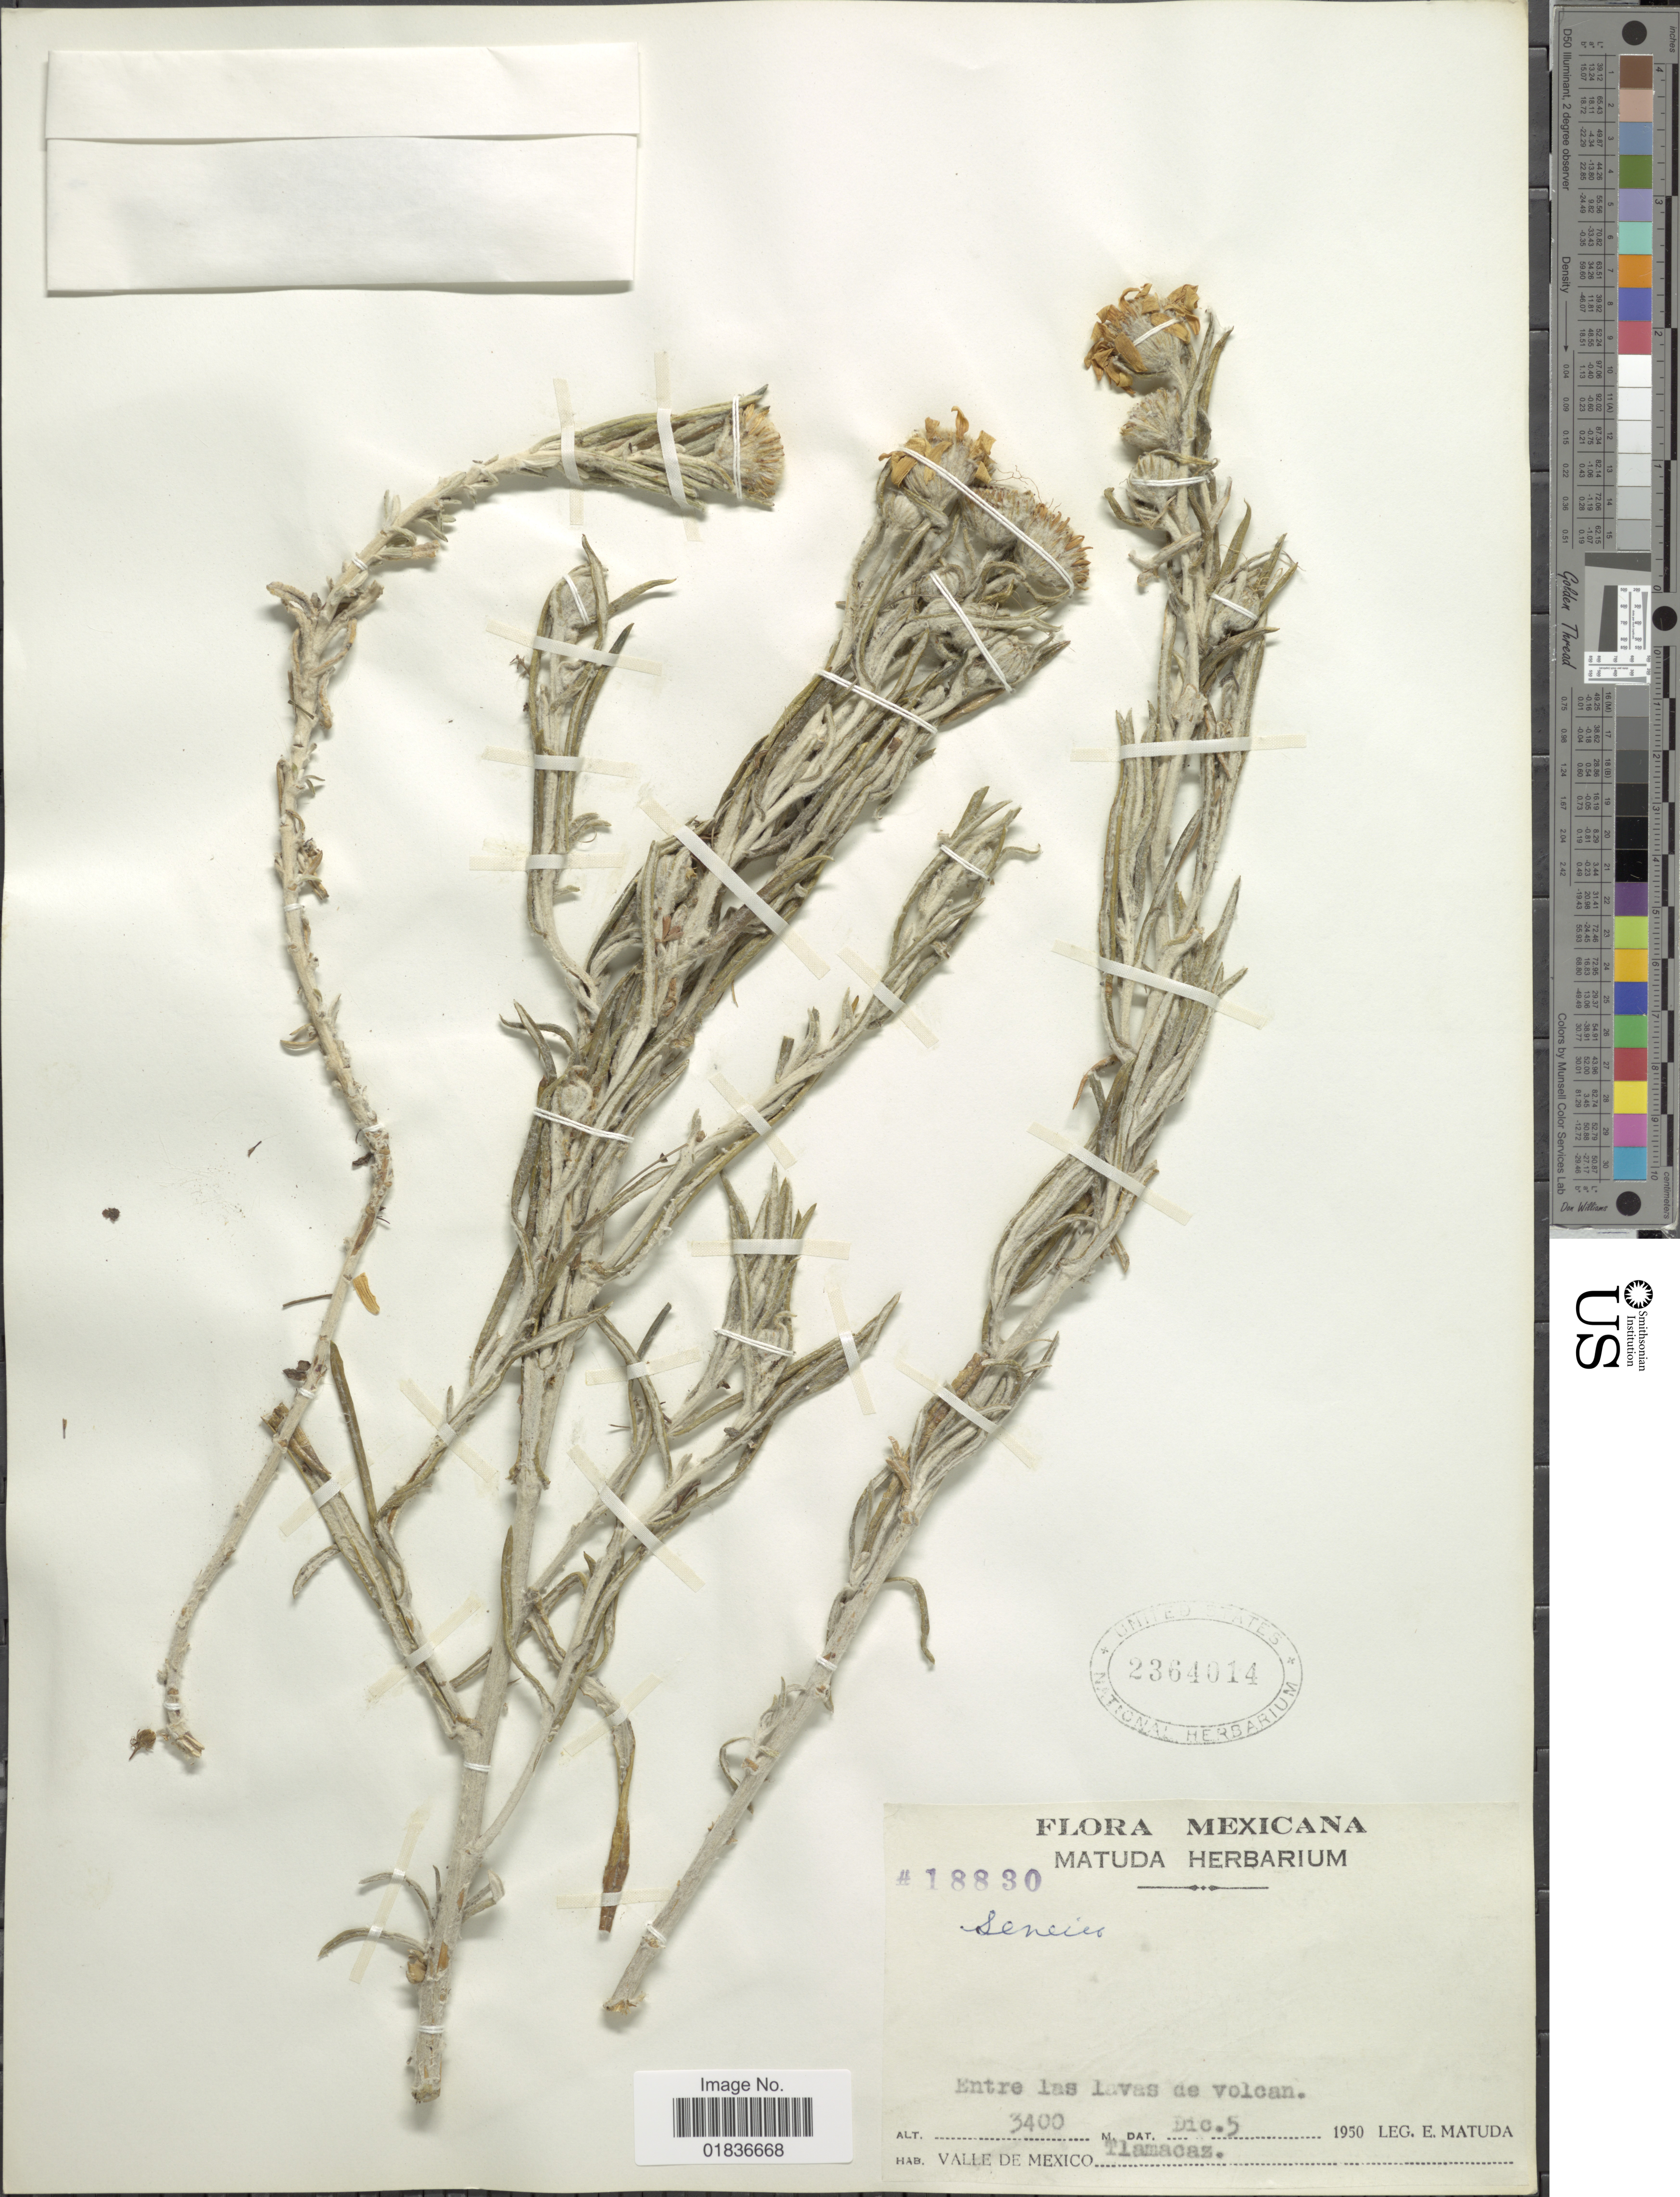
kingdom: Plantae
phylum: Tracheophyta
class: Magnoliopsida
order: Asterales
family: Asteraceae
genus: Senecio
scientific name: Senecio sp.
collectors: E. Matuda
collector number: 18830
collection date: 1950-12-05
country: Mexico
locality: Valle de Mexico Tlamacaz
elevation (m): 3400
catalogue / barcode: US 2364014